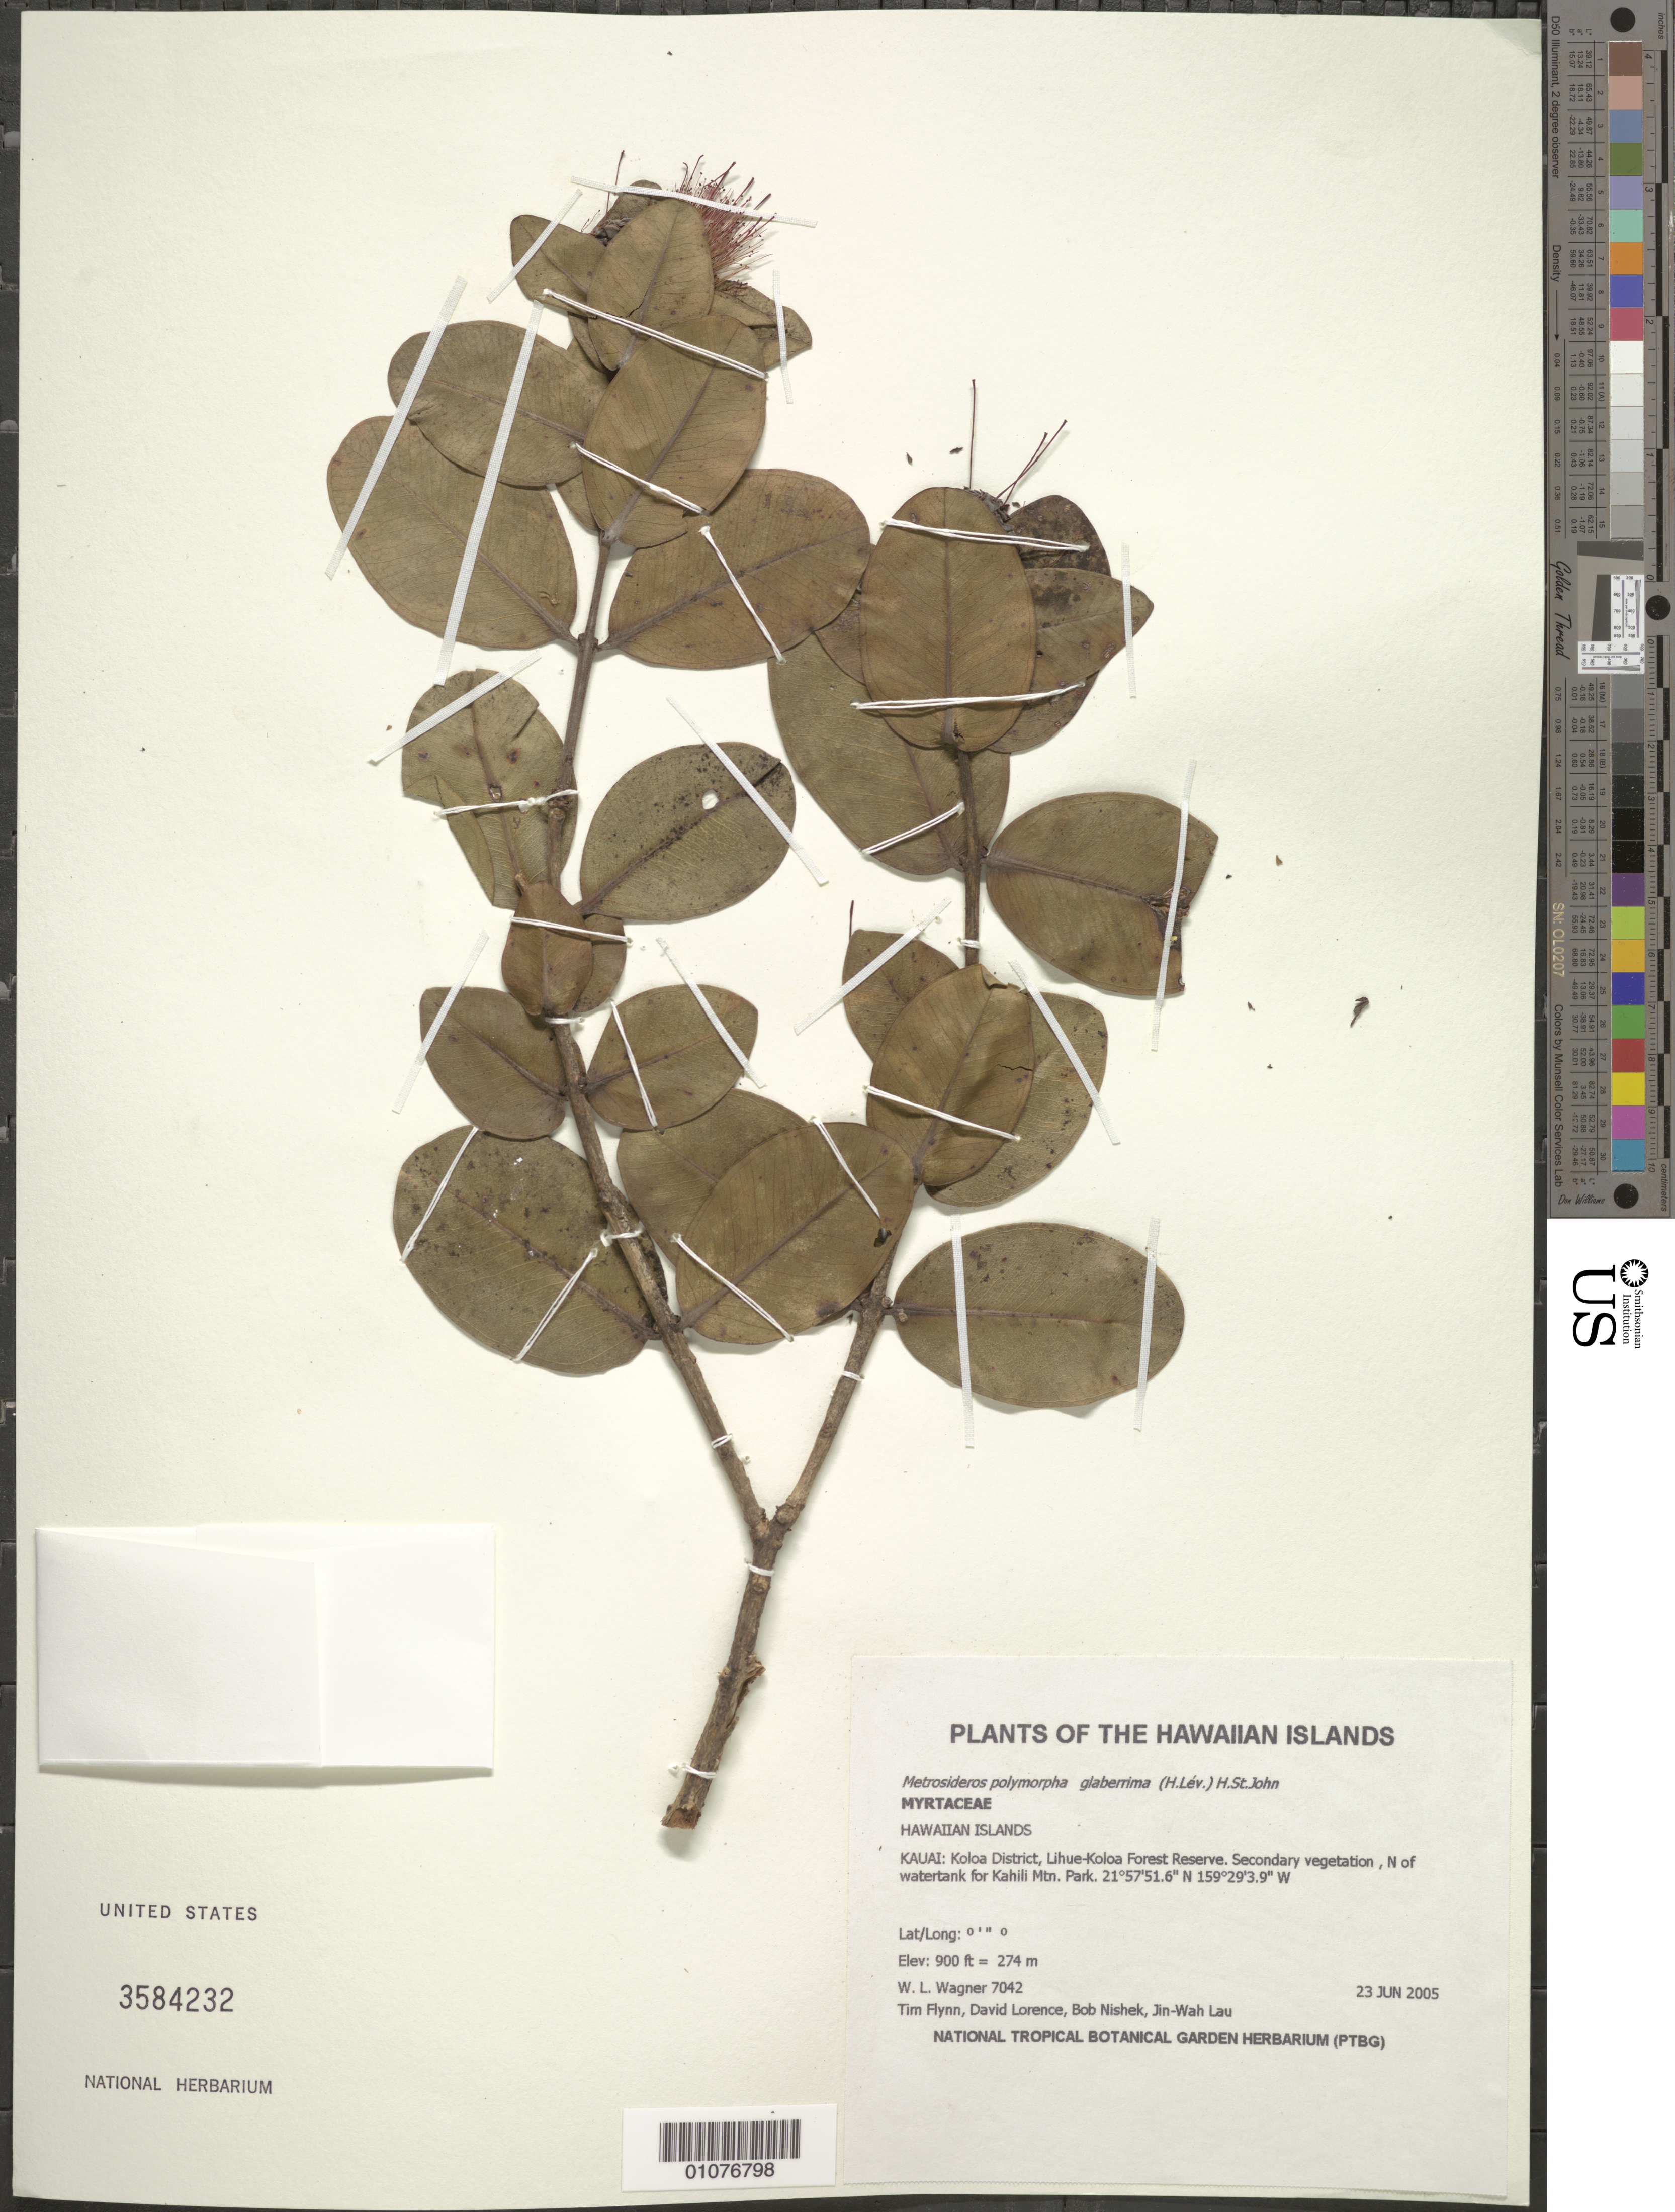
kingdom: Plantae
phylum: Tracheophyta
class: Magnoliopsida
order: Myrtales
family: Myrtaceae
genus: Metrosideros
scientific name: Metrosideros polymorpha var. glaberrima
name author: (H. Lév.) H. St. John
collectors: W. L. Wagner, T. W. Flynn, D. Lorence, B. Nishek & J. Lau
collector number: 7042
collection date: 2005-06-23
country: United States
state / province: Hawaii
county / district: Kauai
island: Kaua'i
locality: Lihue-Koloa Forest Reserve. Secondary vegetation, N of watertank for Kahili Mtn. Park.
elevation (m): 274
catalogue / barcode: US 3584232